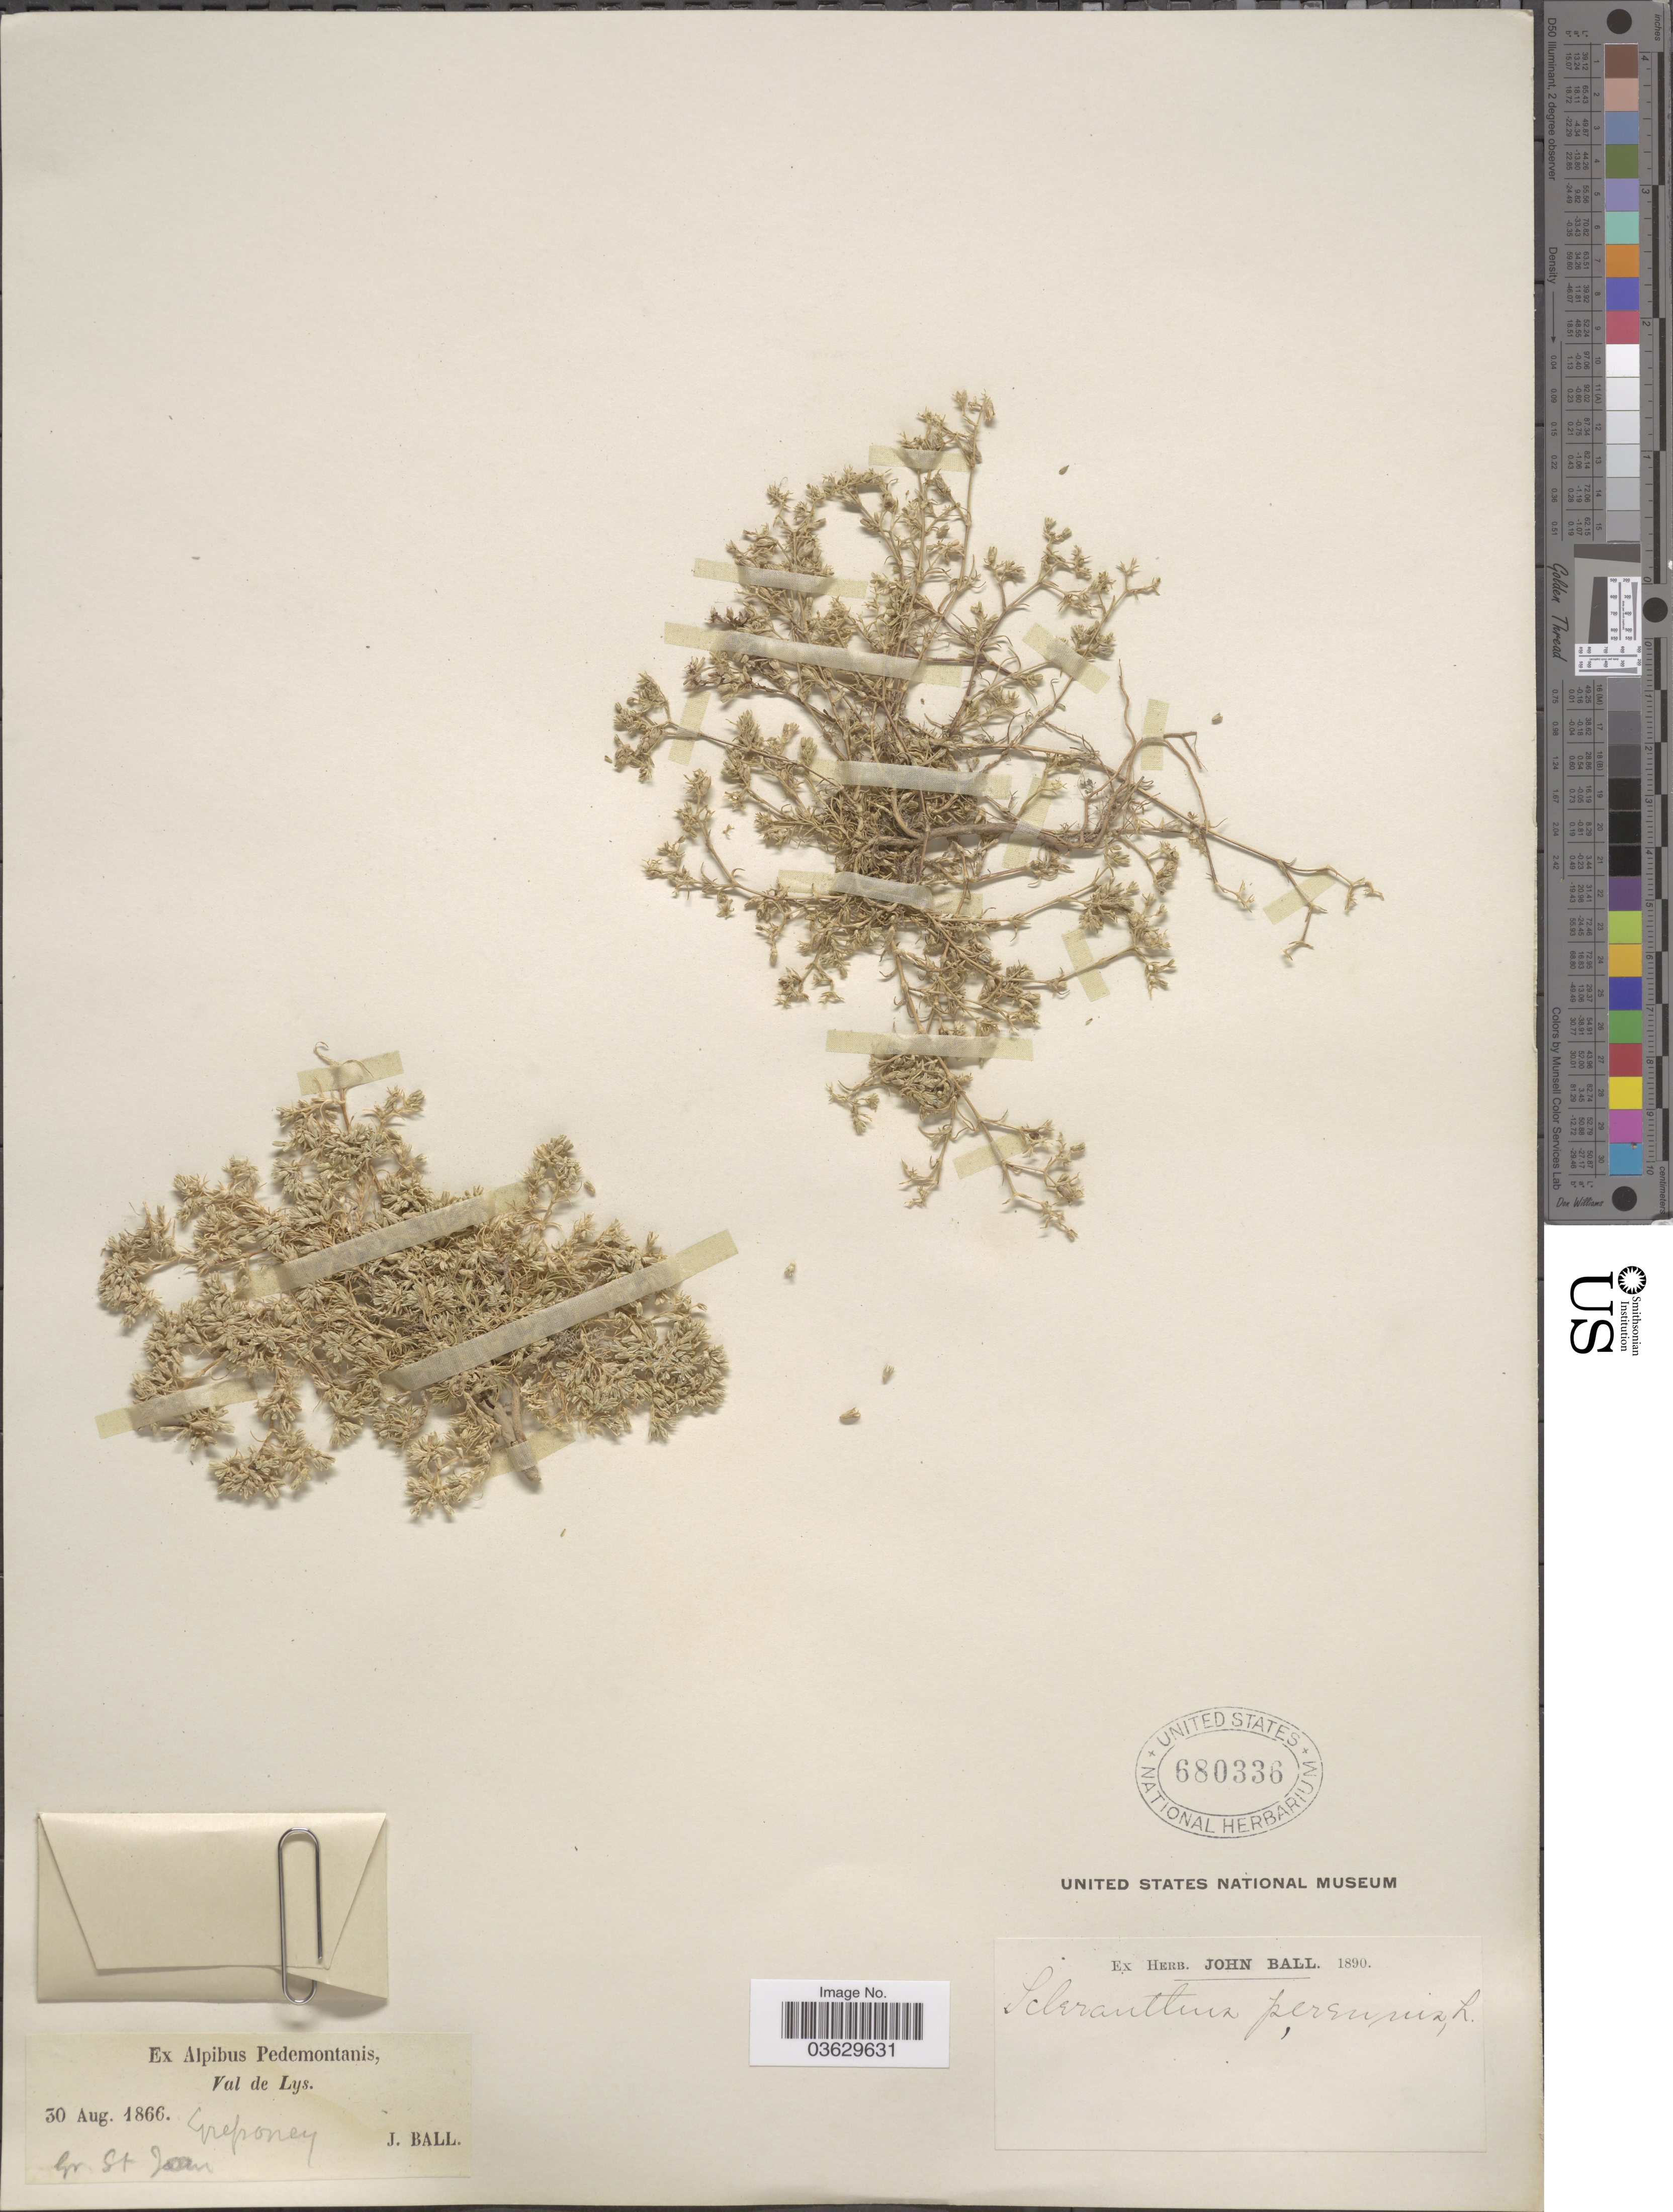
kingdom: Plantae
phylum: Tracheophyta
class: Magnoliopsida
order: Caryophyllales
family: Caryophyllaceae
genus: Scleranthus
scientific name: Scleranthus perennis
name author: L.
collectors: J. Ball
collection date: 1866-08-30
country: Italy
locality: Ex Alpibus Pedemontanis, Val de Lys. Gressoney. Pr. St. Jean.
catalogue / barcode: US 680336